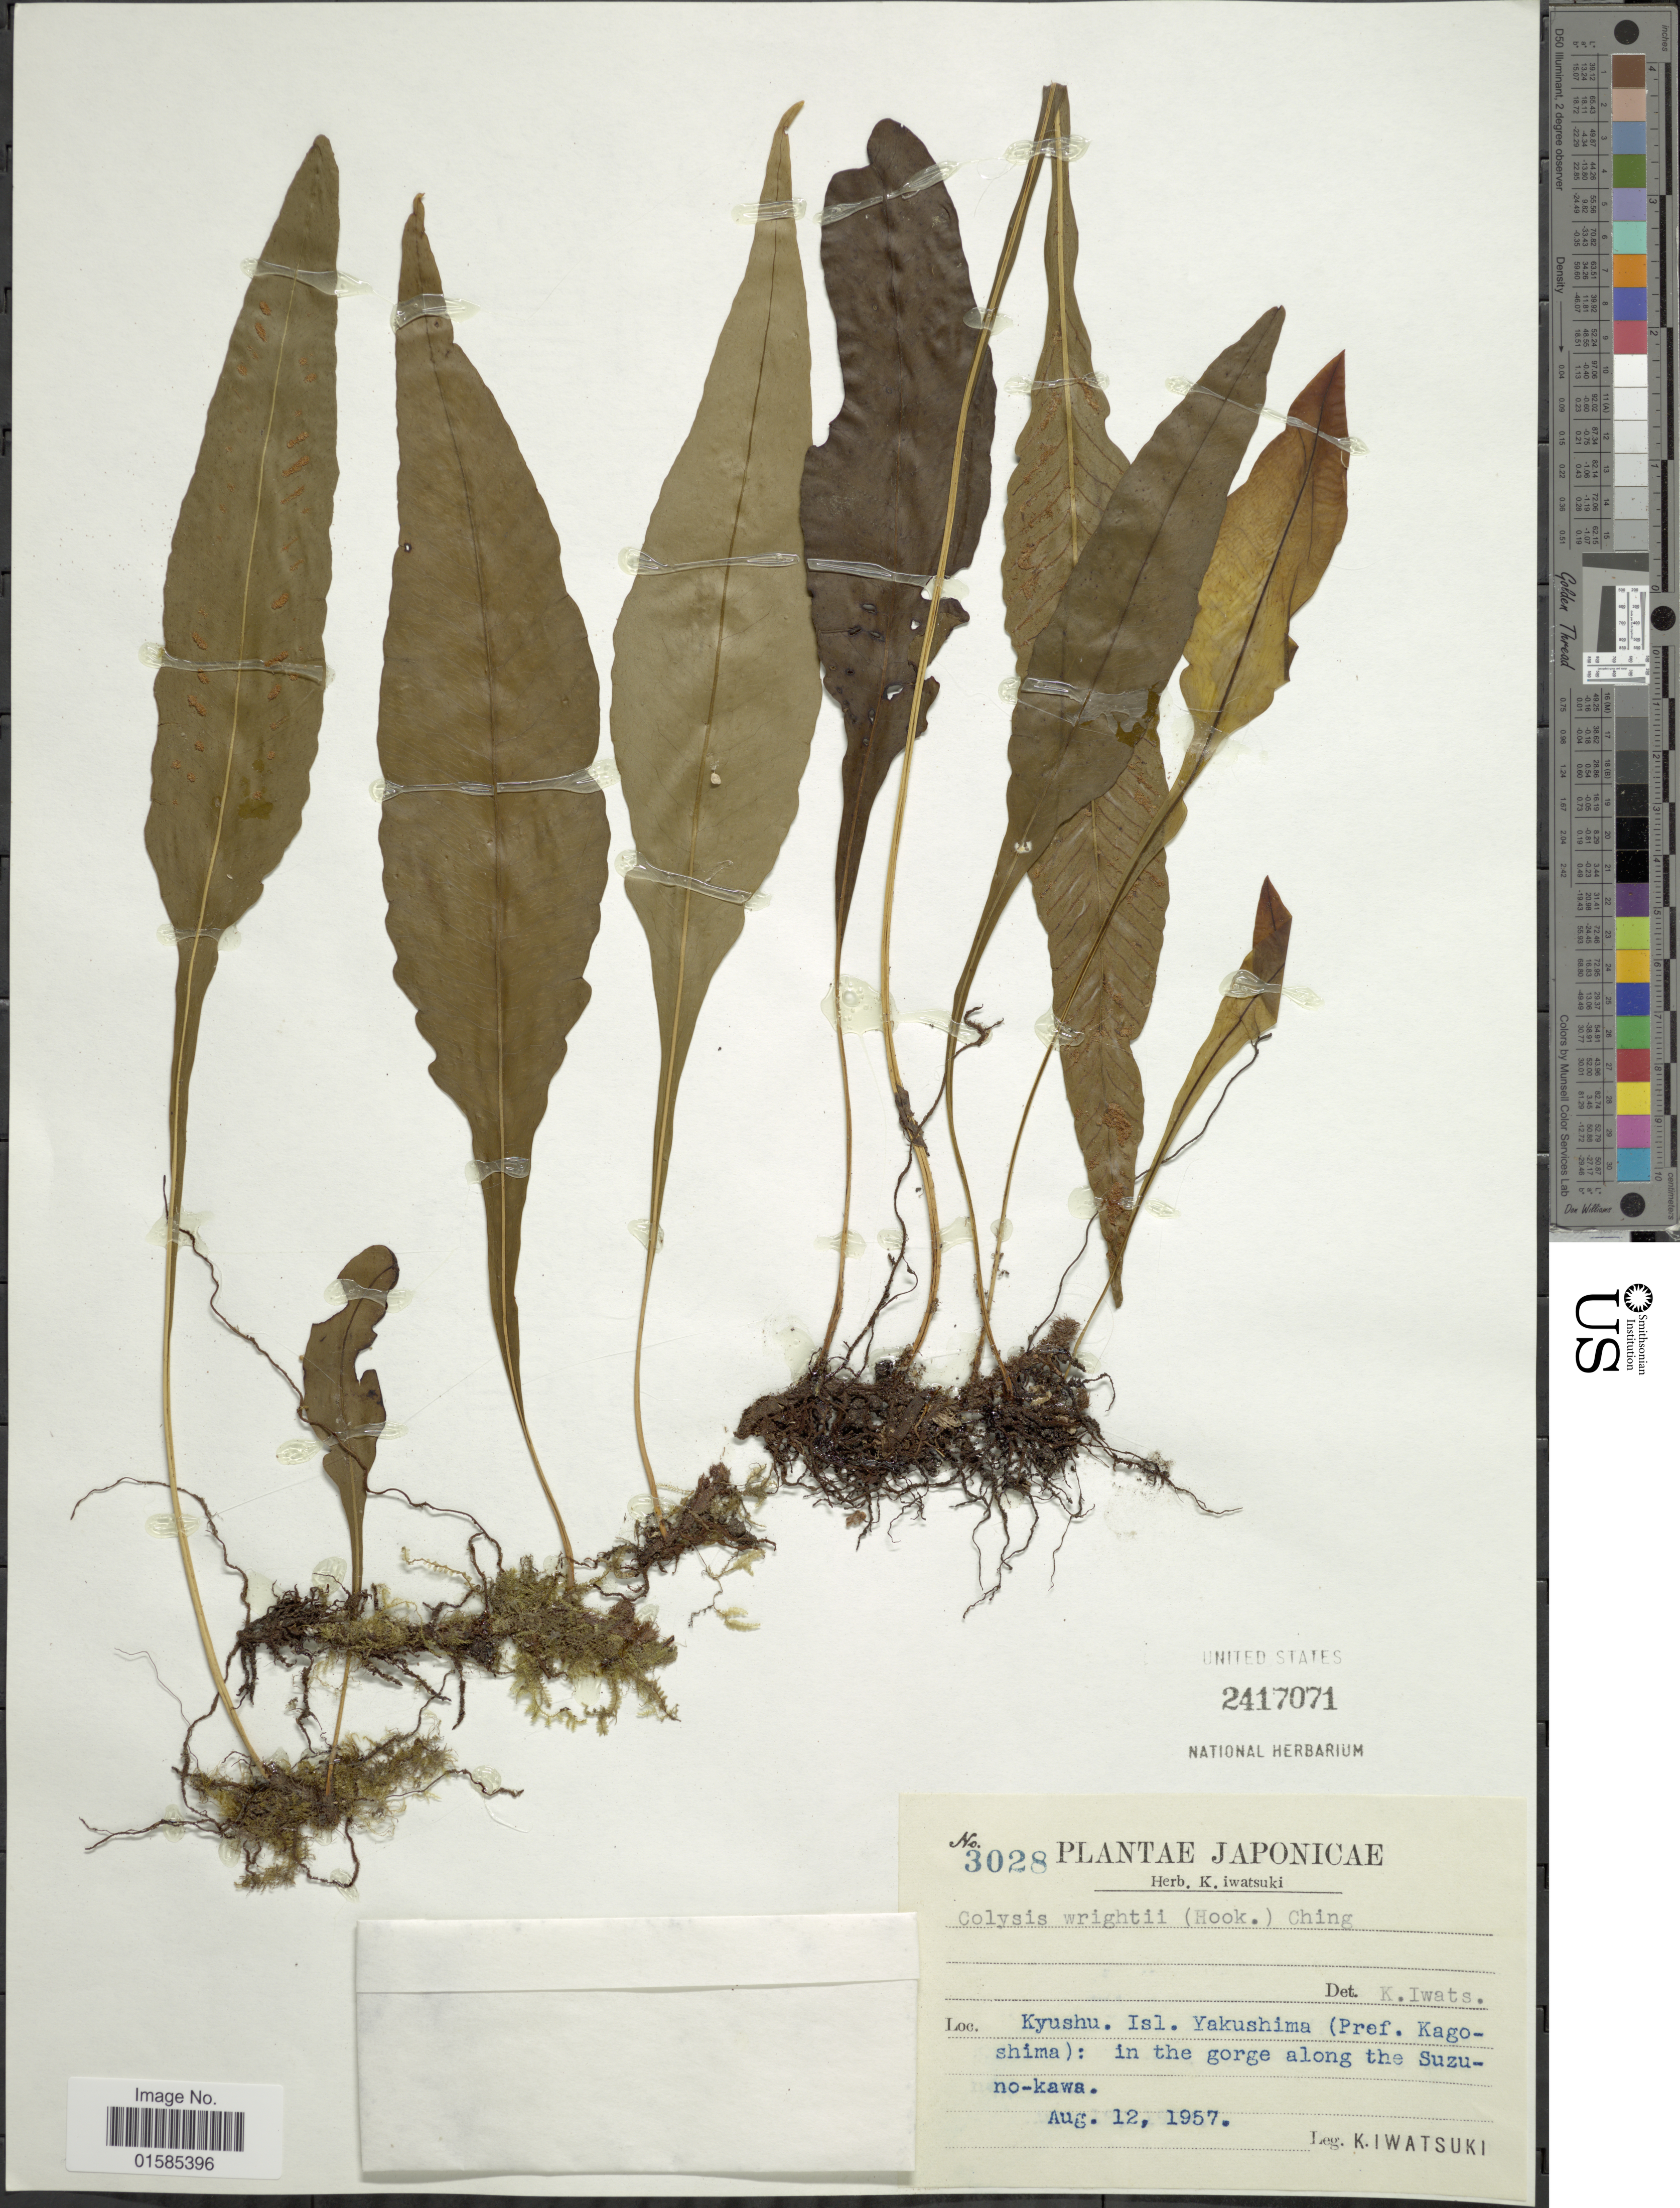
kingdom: Plantae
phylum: Tracheophyta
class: Polypodiopsida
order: Polypodiales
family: Polypodiaceae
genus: Leptochilus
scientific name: Leptochilus wrightii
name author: (Hook.) X.C. Zhang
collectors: K. Iwatsuki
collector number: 3028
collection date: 1957-08-12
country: Japan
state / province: Kagosima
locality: Japonicae, Kyushu. Isl. Yakushima (Pref. Kagoshima): in the gorge along the Suzuno-kawa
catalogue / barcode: US 2417071